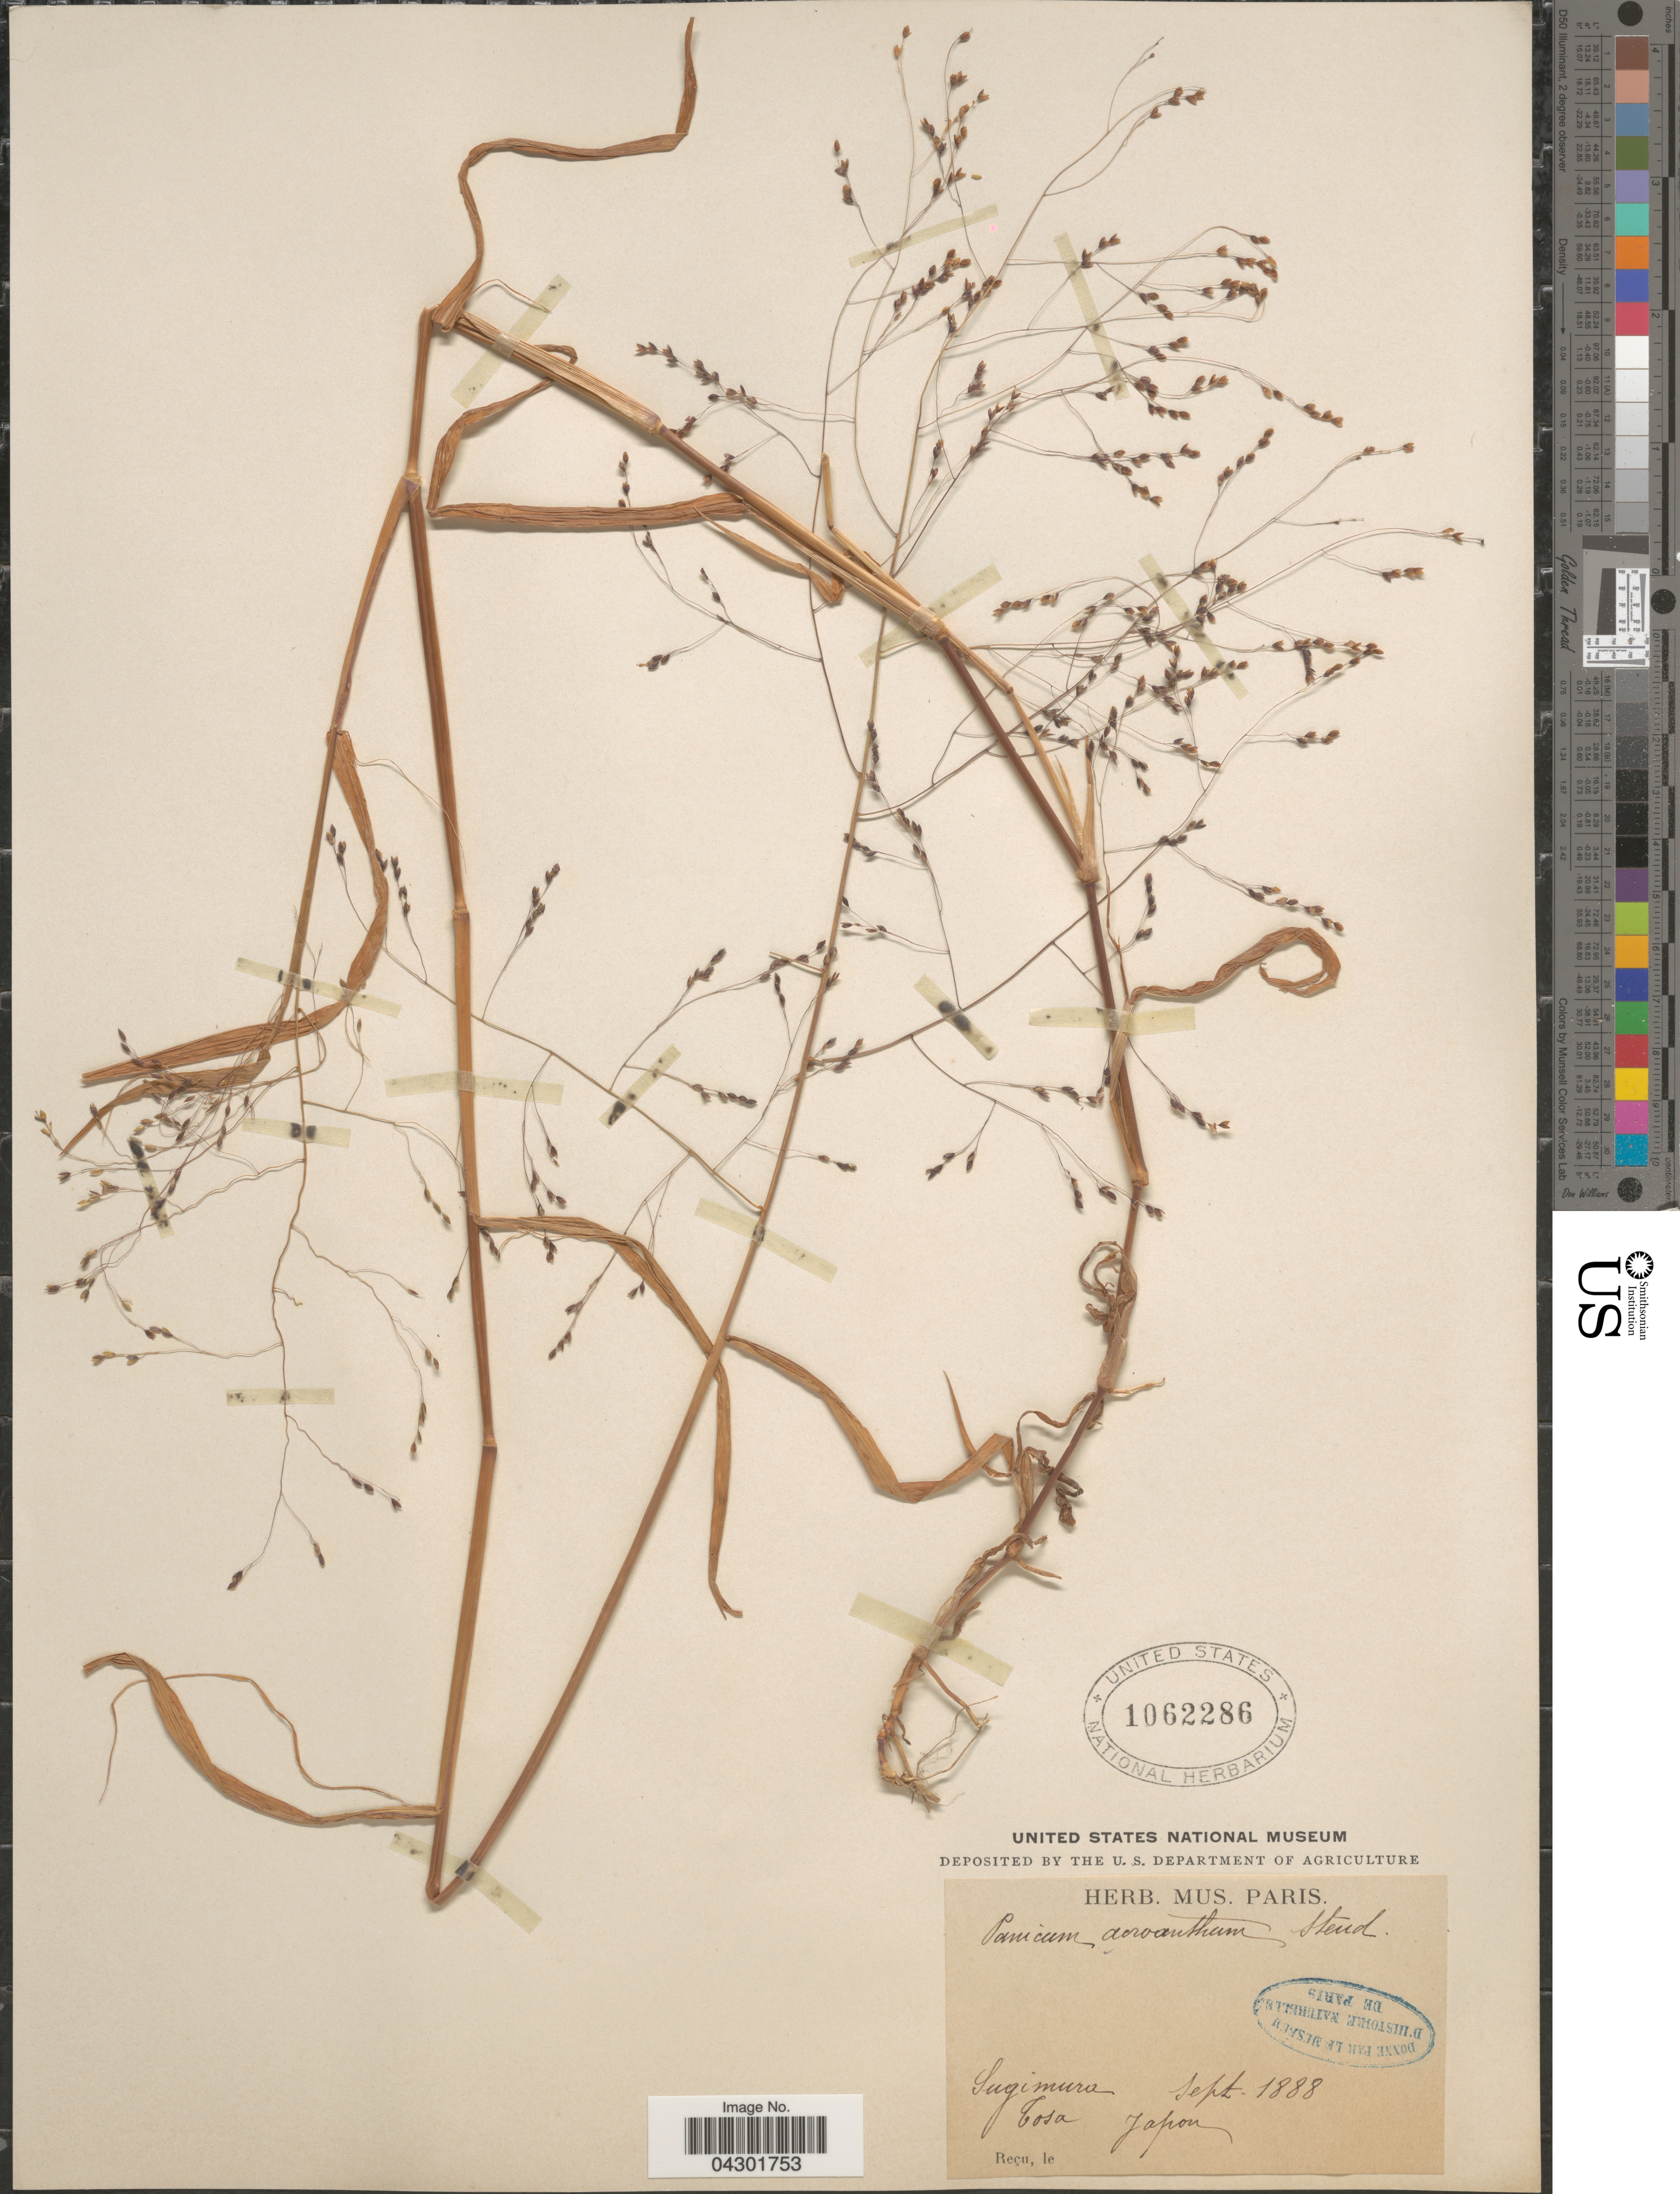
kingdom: Plantae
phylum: Tracheophyta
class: Liliopsida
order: Poales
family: Poaceae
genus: Panicum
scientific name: Panicum bisulcatum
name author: Thunb.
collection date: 1888-09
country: Japan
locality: Sugimura. Tosa.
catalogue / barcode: US 1062286